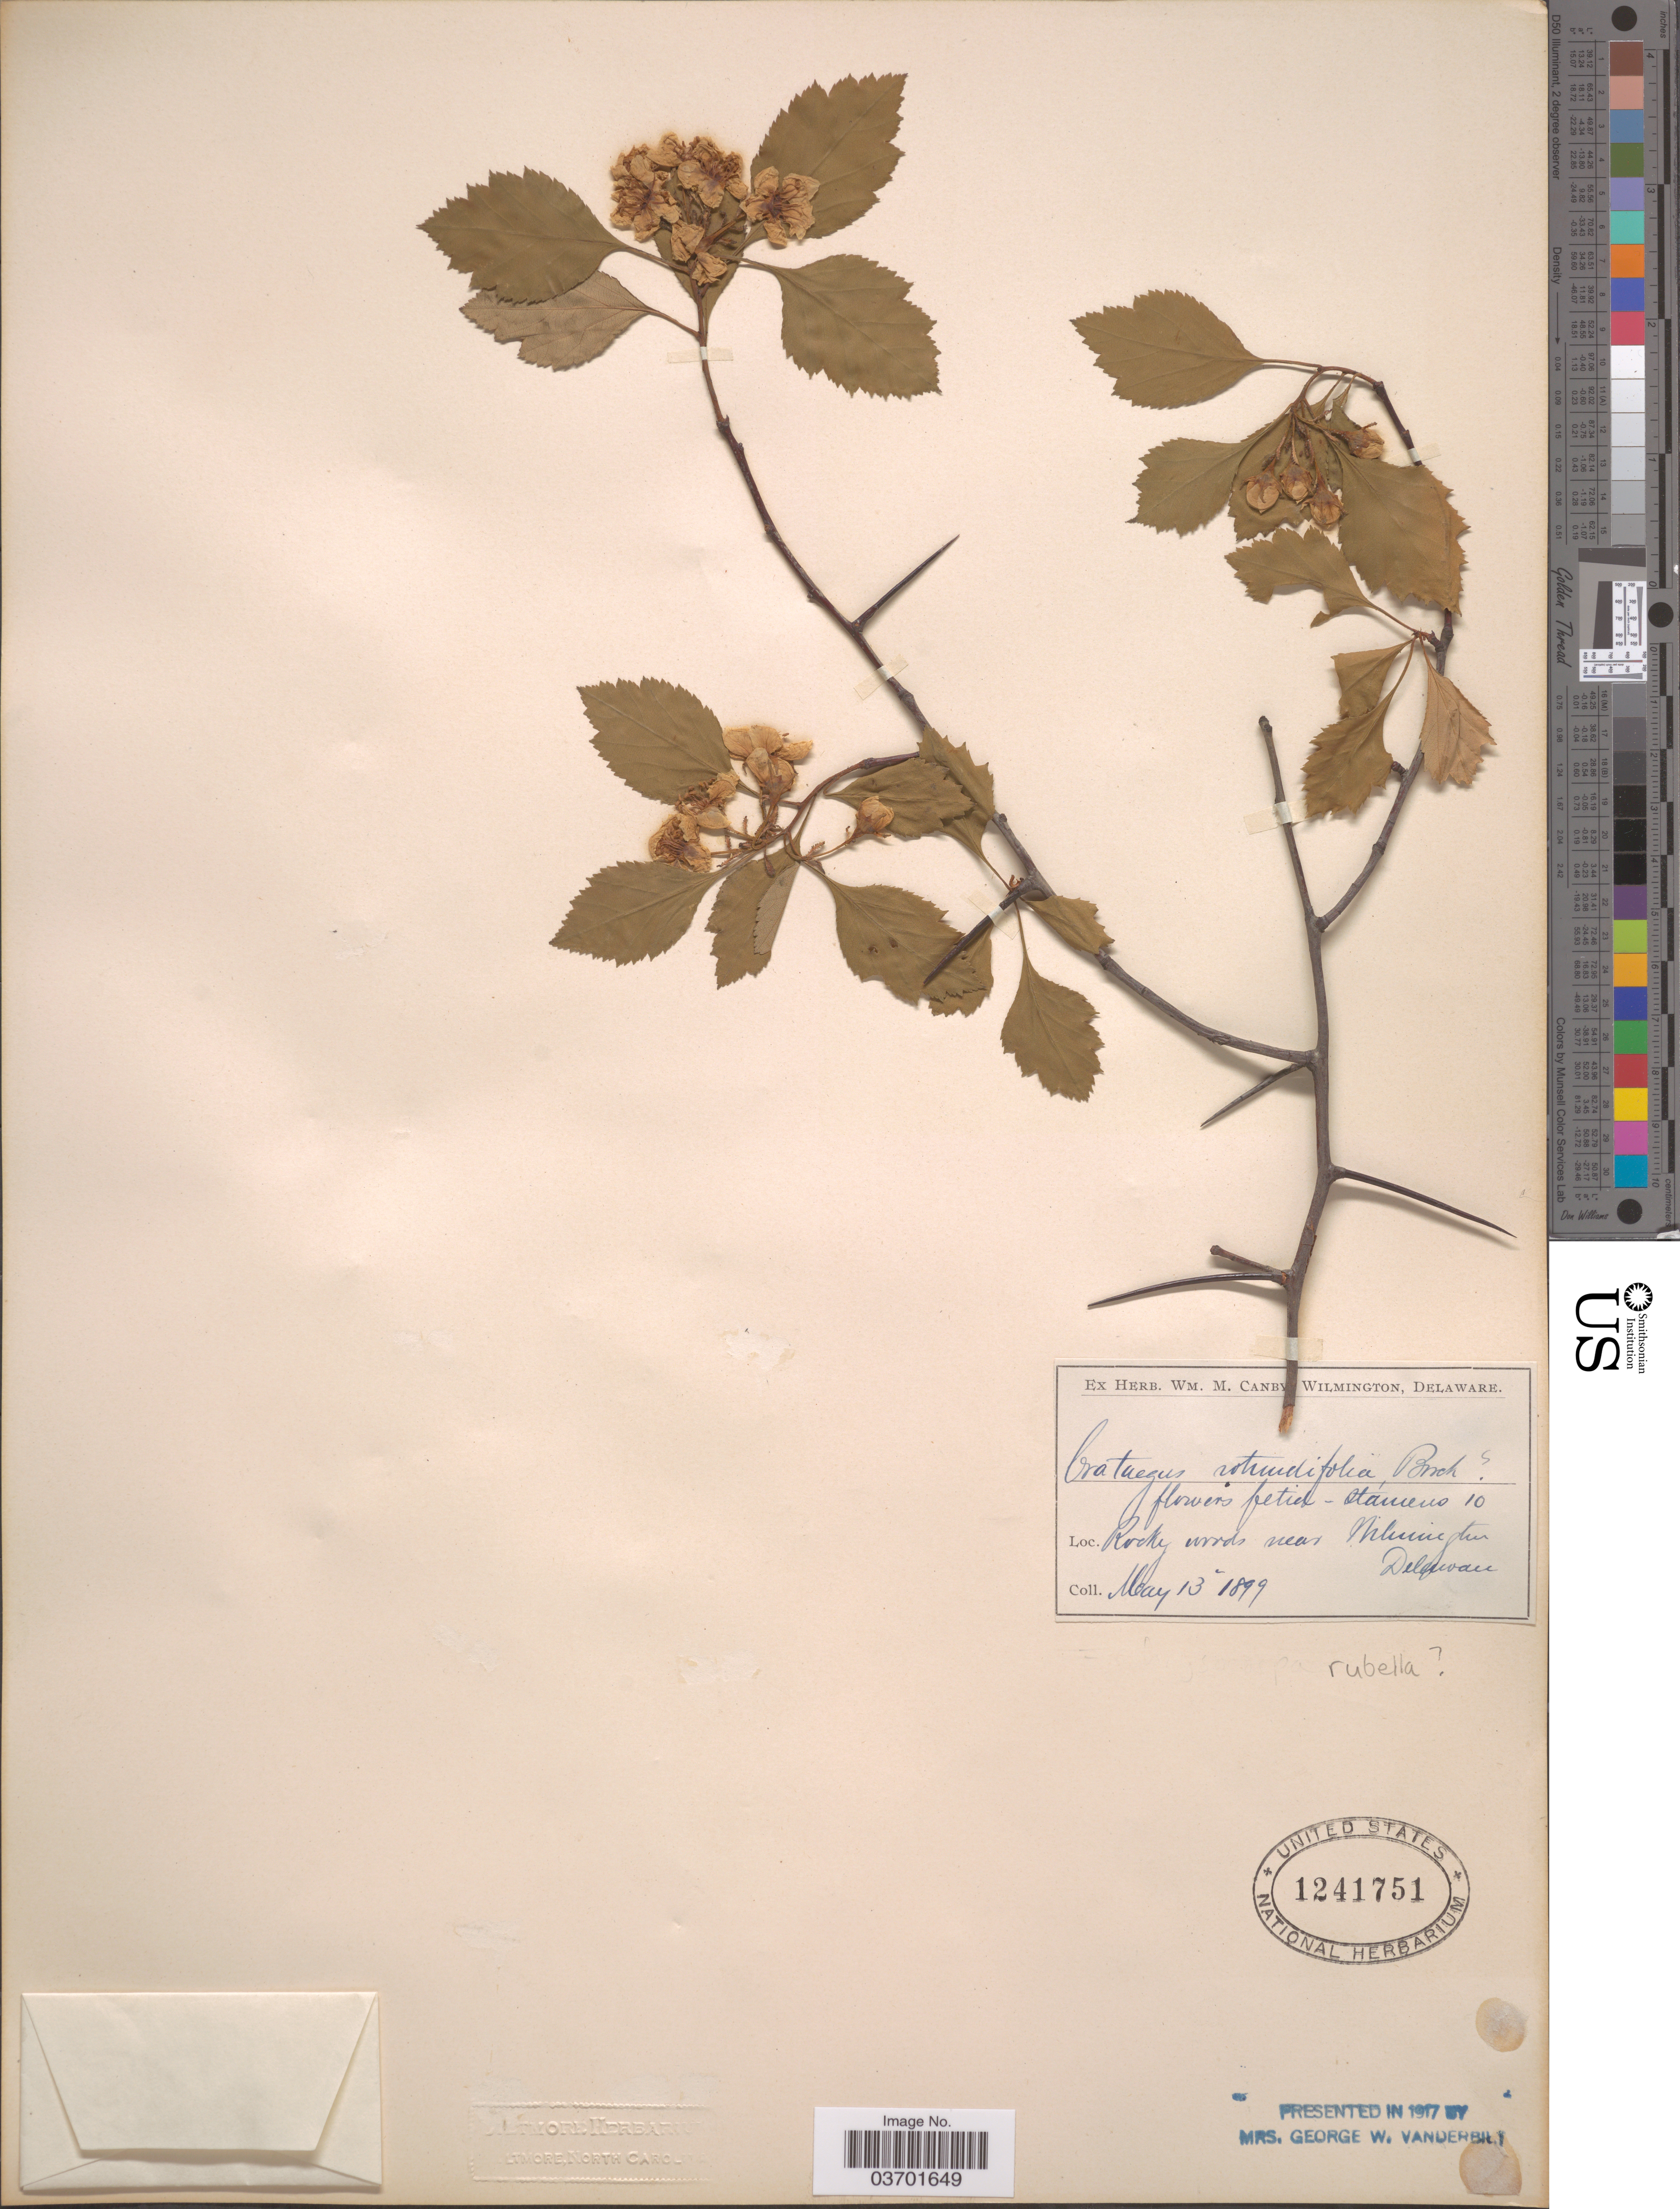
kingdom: Plantae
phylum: Tracheophyta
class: Magnoliopsida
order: Rosales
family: Rosaceae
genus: Crataegus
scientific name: Crataegus rubella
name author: Beadle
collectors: ex herb. W.M. Canby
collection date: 1899-05-13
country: United States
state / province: Delaware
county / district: New Castle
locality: Rocky woods near Wilmington.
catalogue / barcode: US 1241751